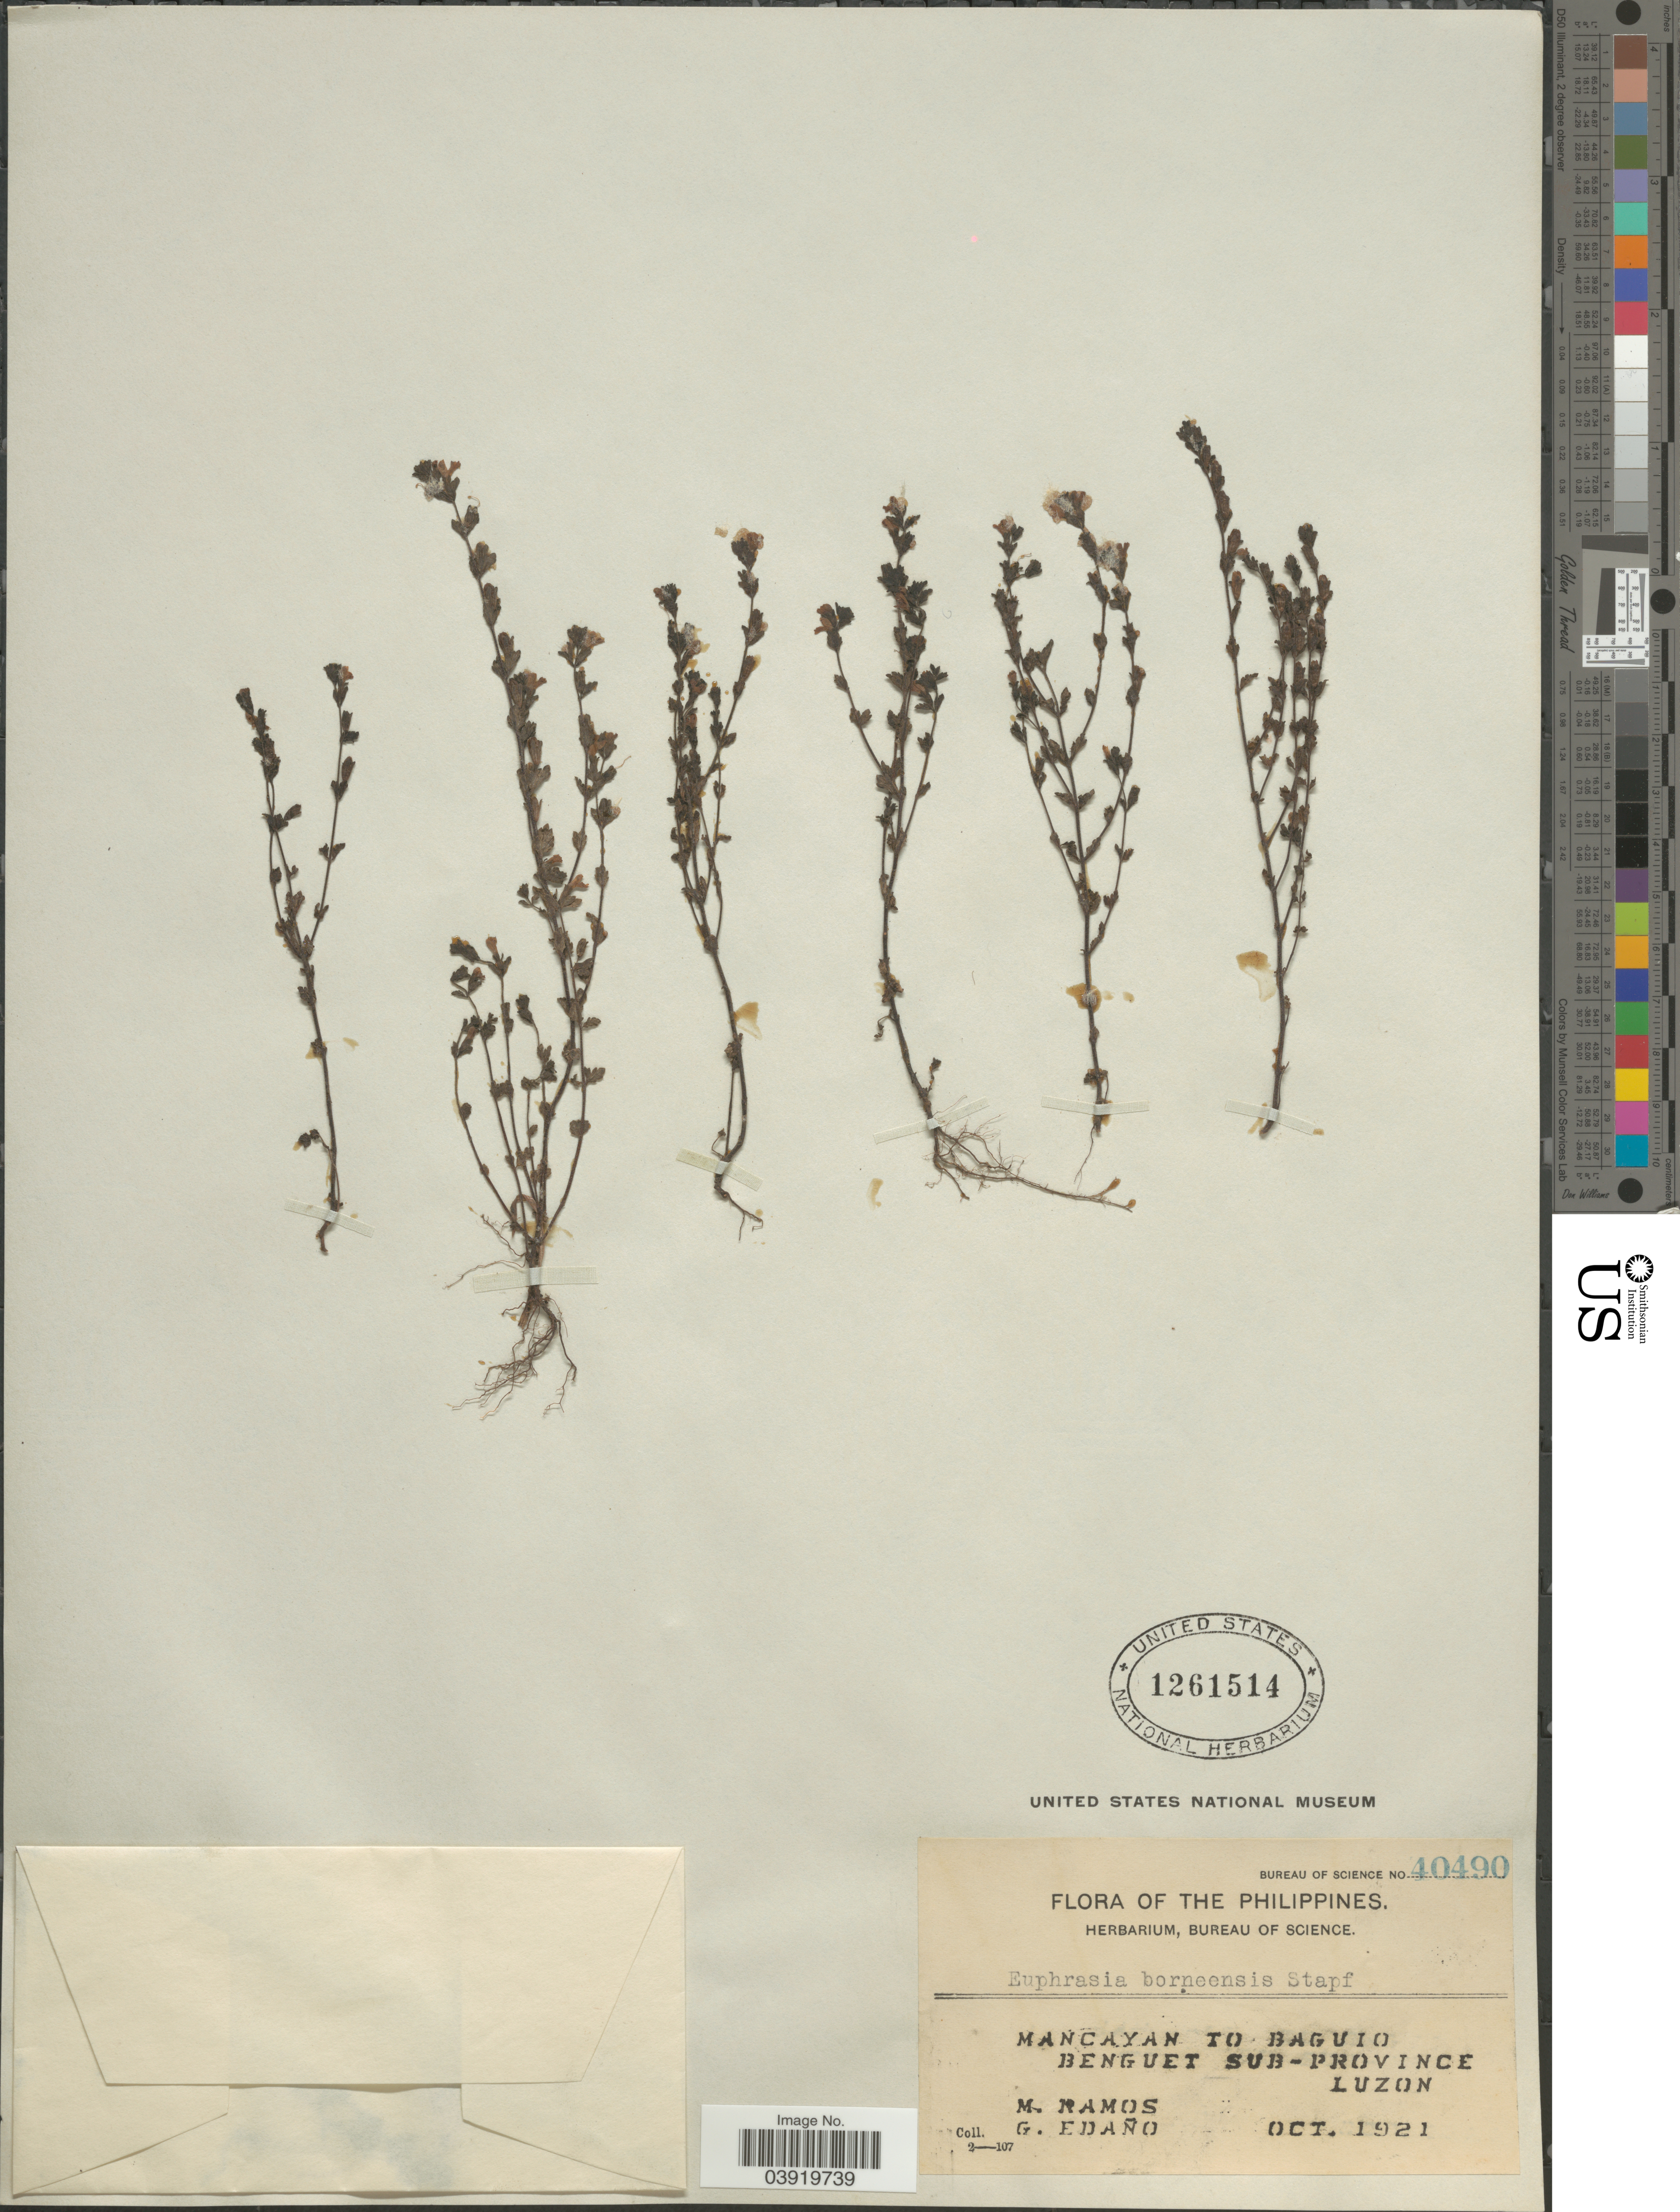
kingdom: Plantae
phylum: Tracheophyta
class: Magnoliopsida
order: Lamiales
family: Orobanchaceae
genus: Euphrasia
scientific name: Euphrasia borneensis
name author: Stapf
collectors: M. Ramos & G. Edaño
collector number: Bureau of Science 40490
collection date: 1921-10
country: Philippines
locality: Mancayan to Baguio. Benguet Sub-province. Luzon.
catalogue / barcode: US 1261514